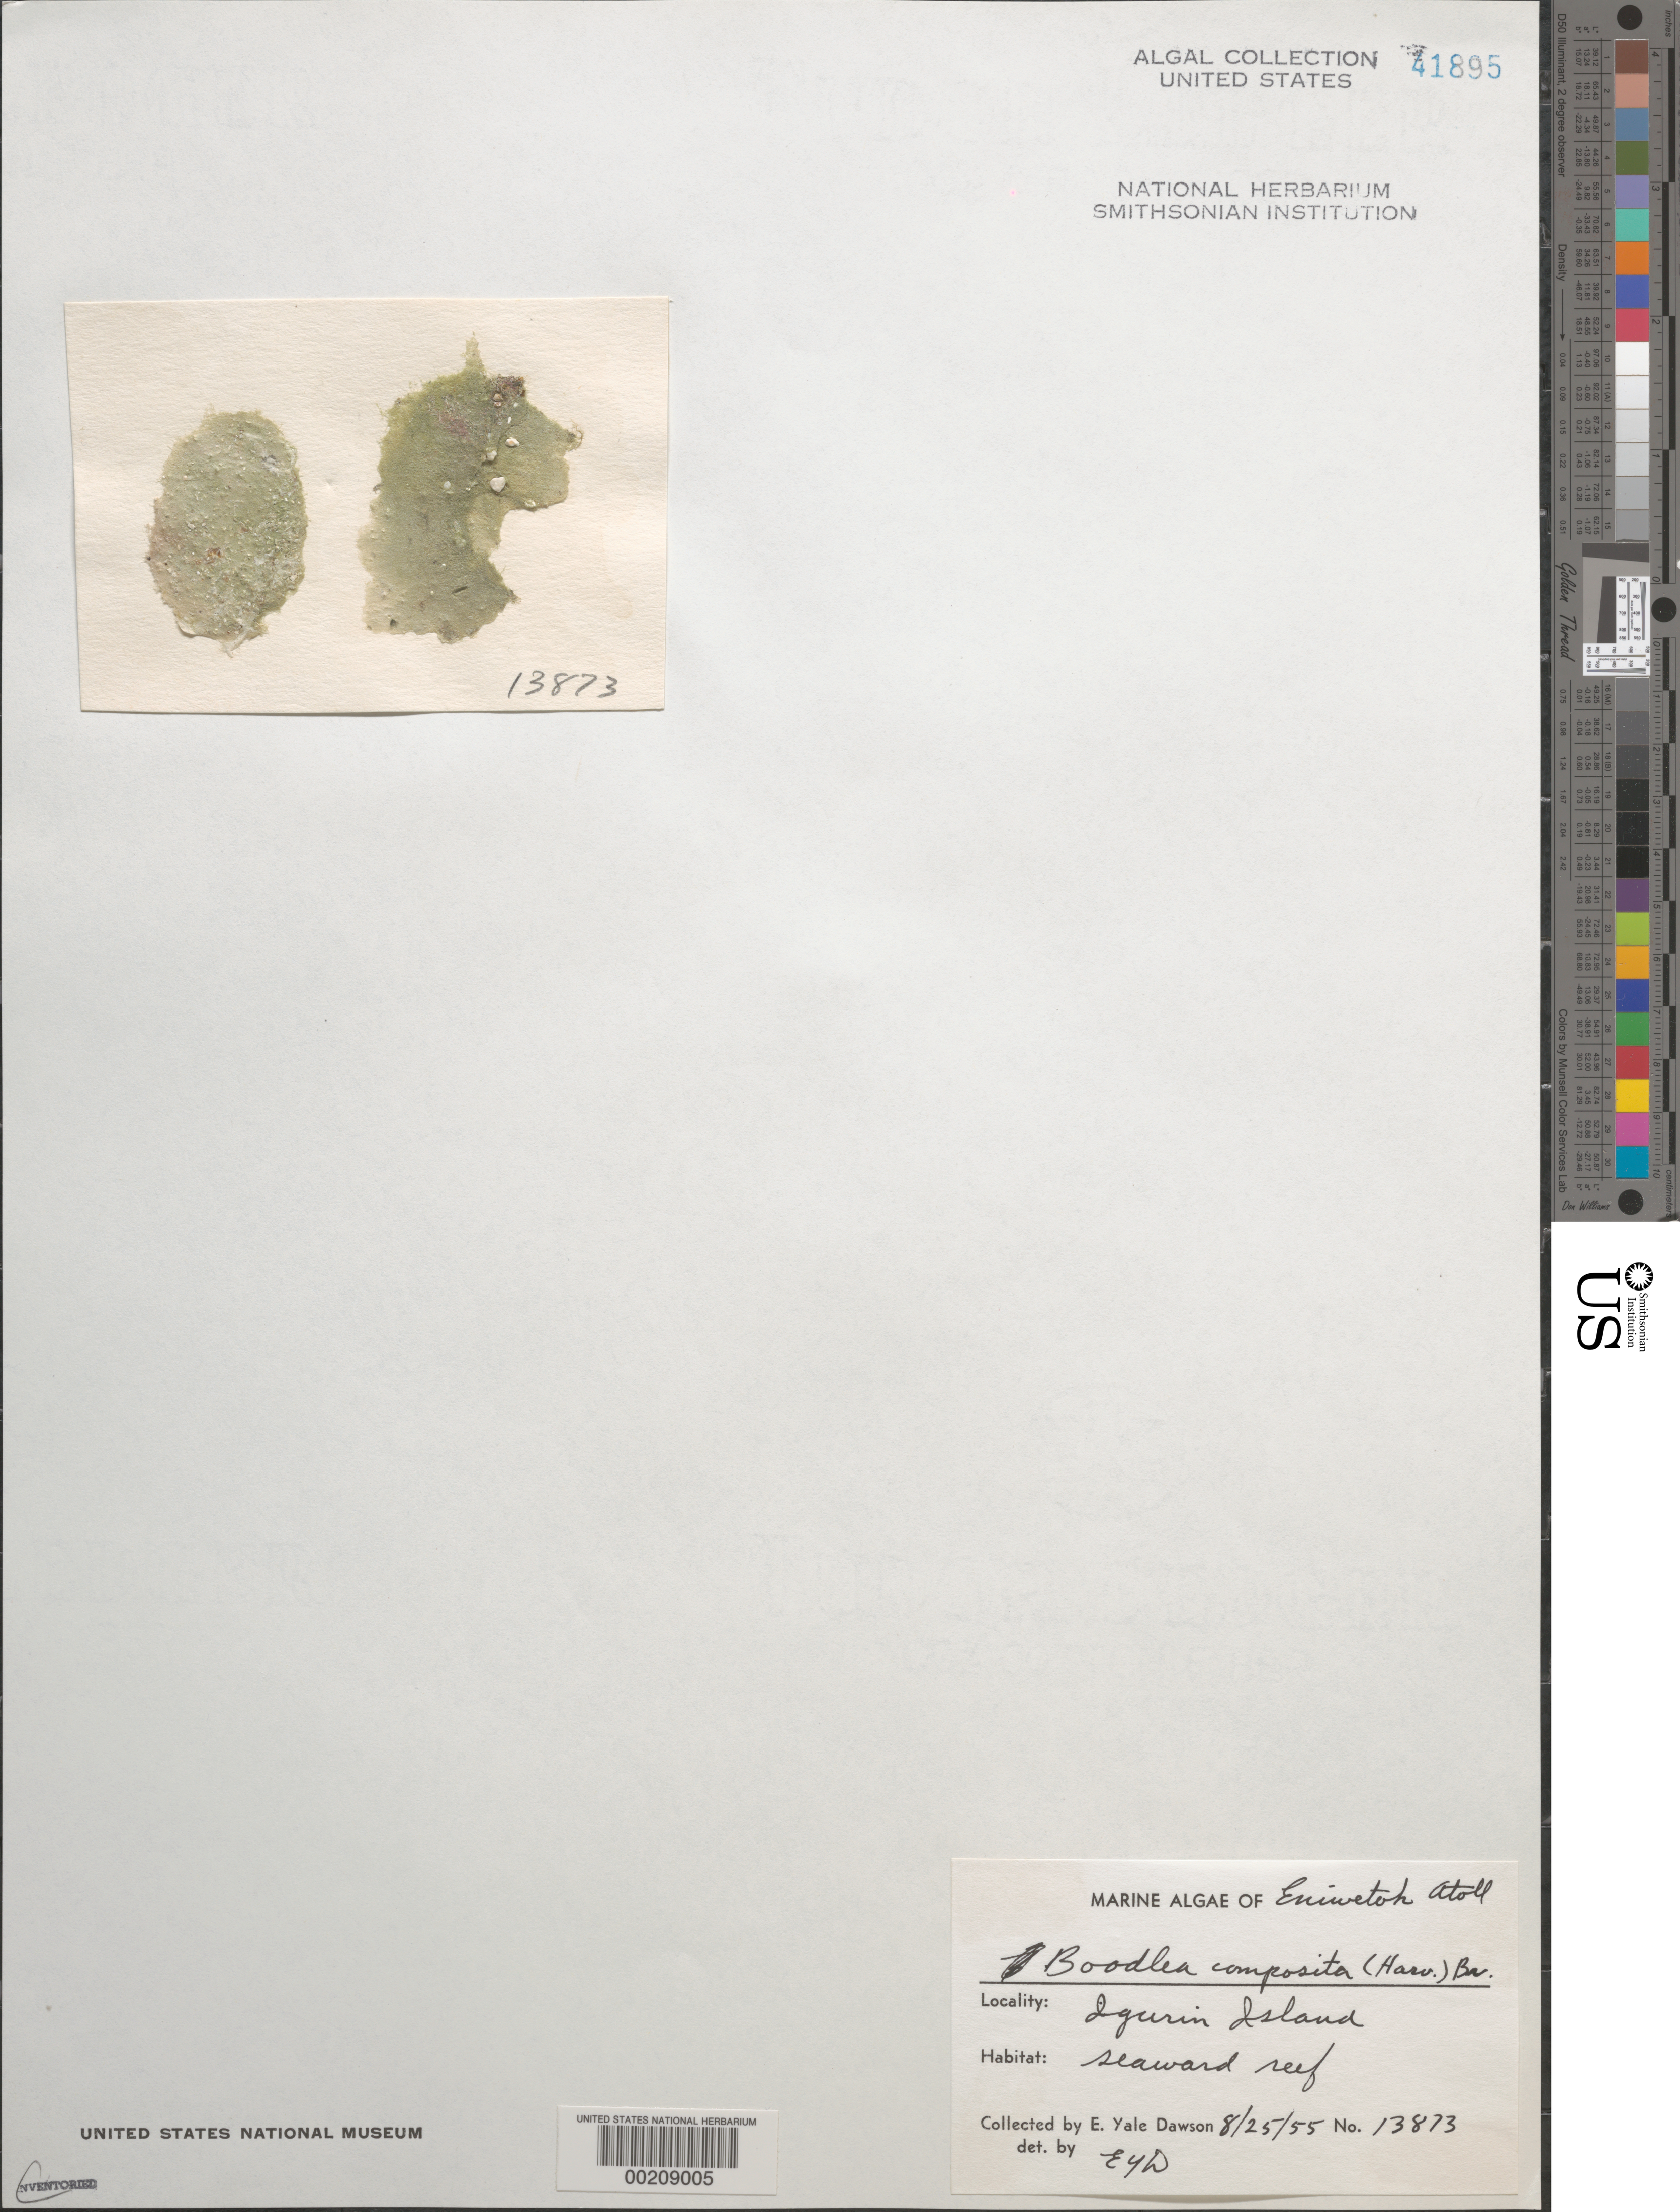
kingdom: Plantae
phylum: Chlorophyta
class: Ulvophyceae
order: Siphonocladales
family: Boodleaceae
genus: Boodlea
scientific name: Boodlea composita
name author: (Humb. & Humb.) Brand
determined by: Dawson, E. Y.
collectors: E. Y. Dawson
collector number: EYD 13873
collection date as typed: August 25, 1955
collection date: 1955-08-25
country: Marshall Islands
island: Enewetak [Eniwetok] Atoll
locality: Igurin Islet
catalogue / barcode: US 41895